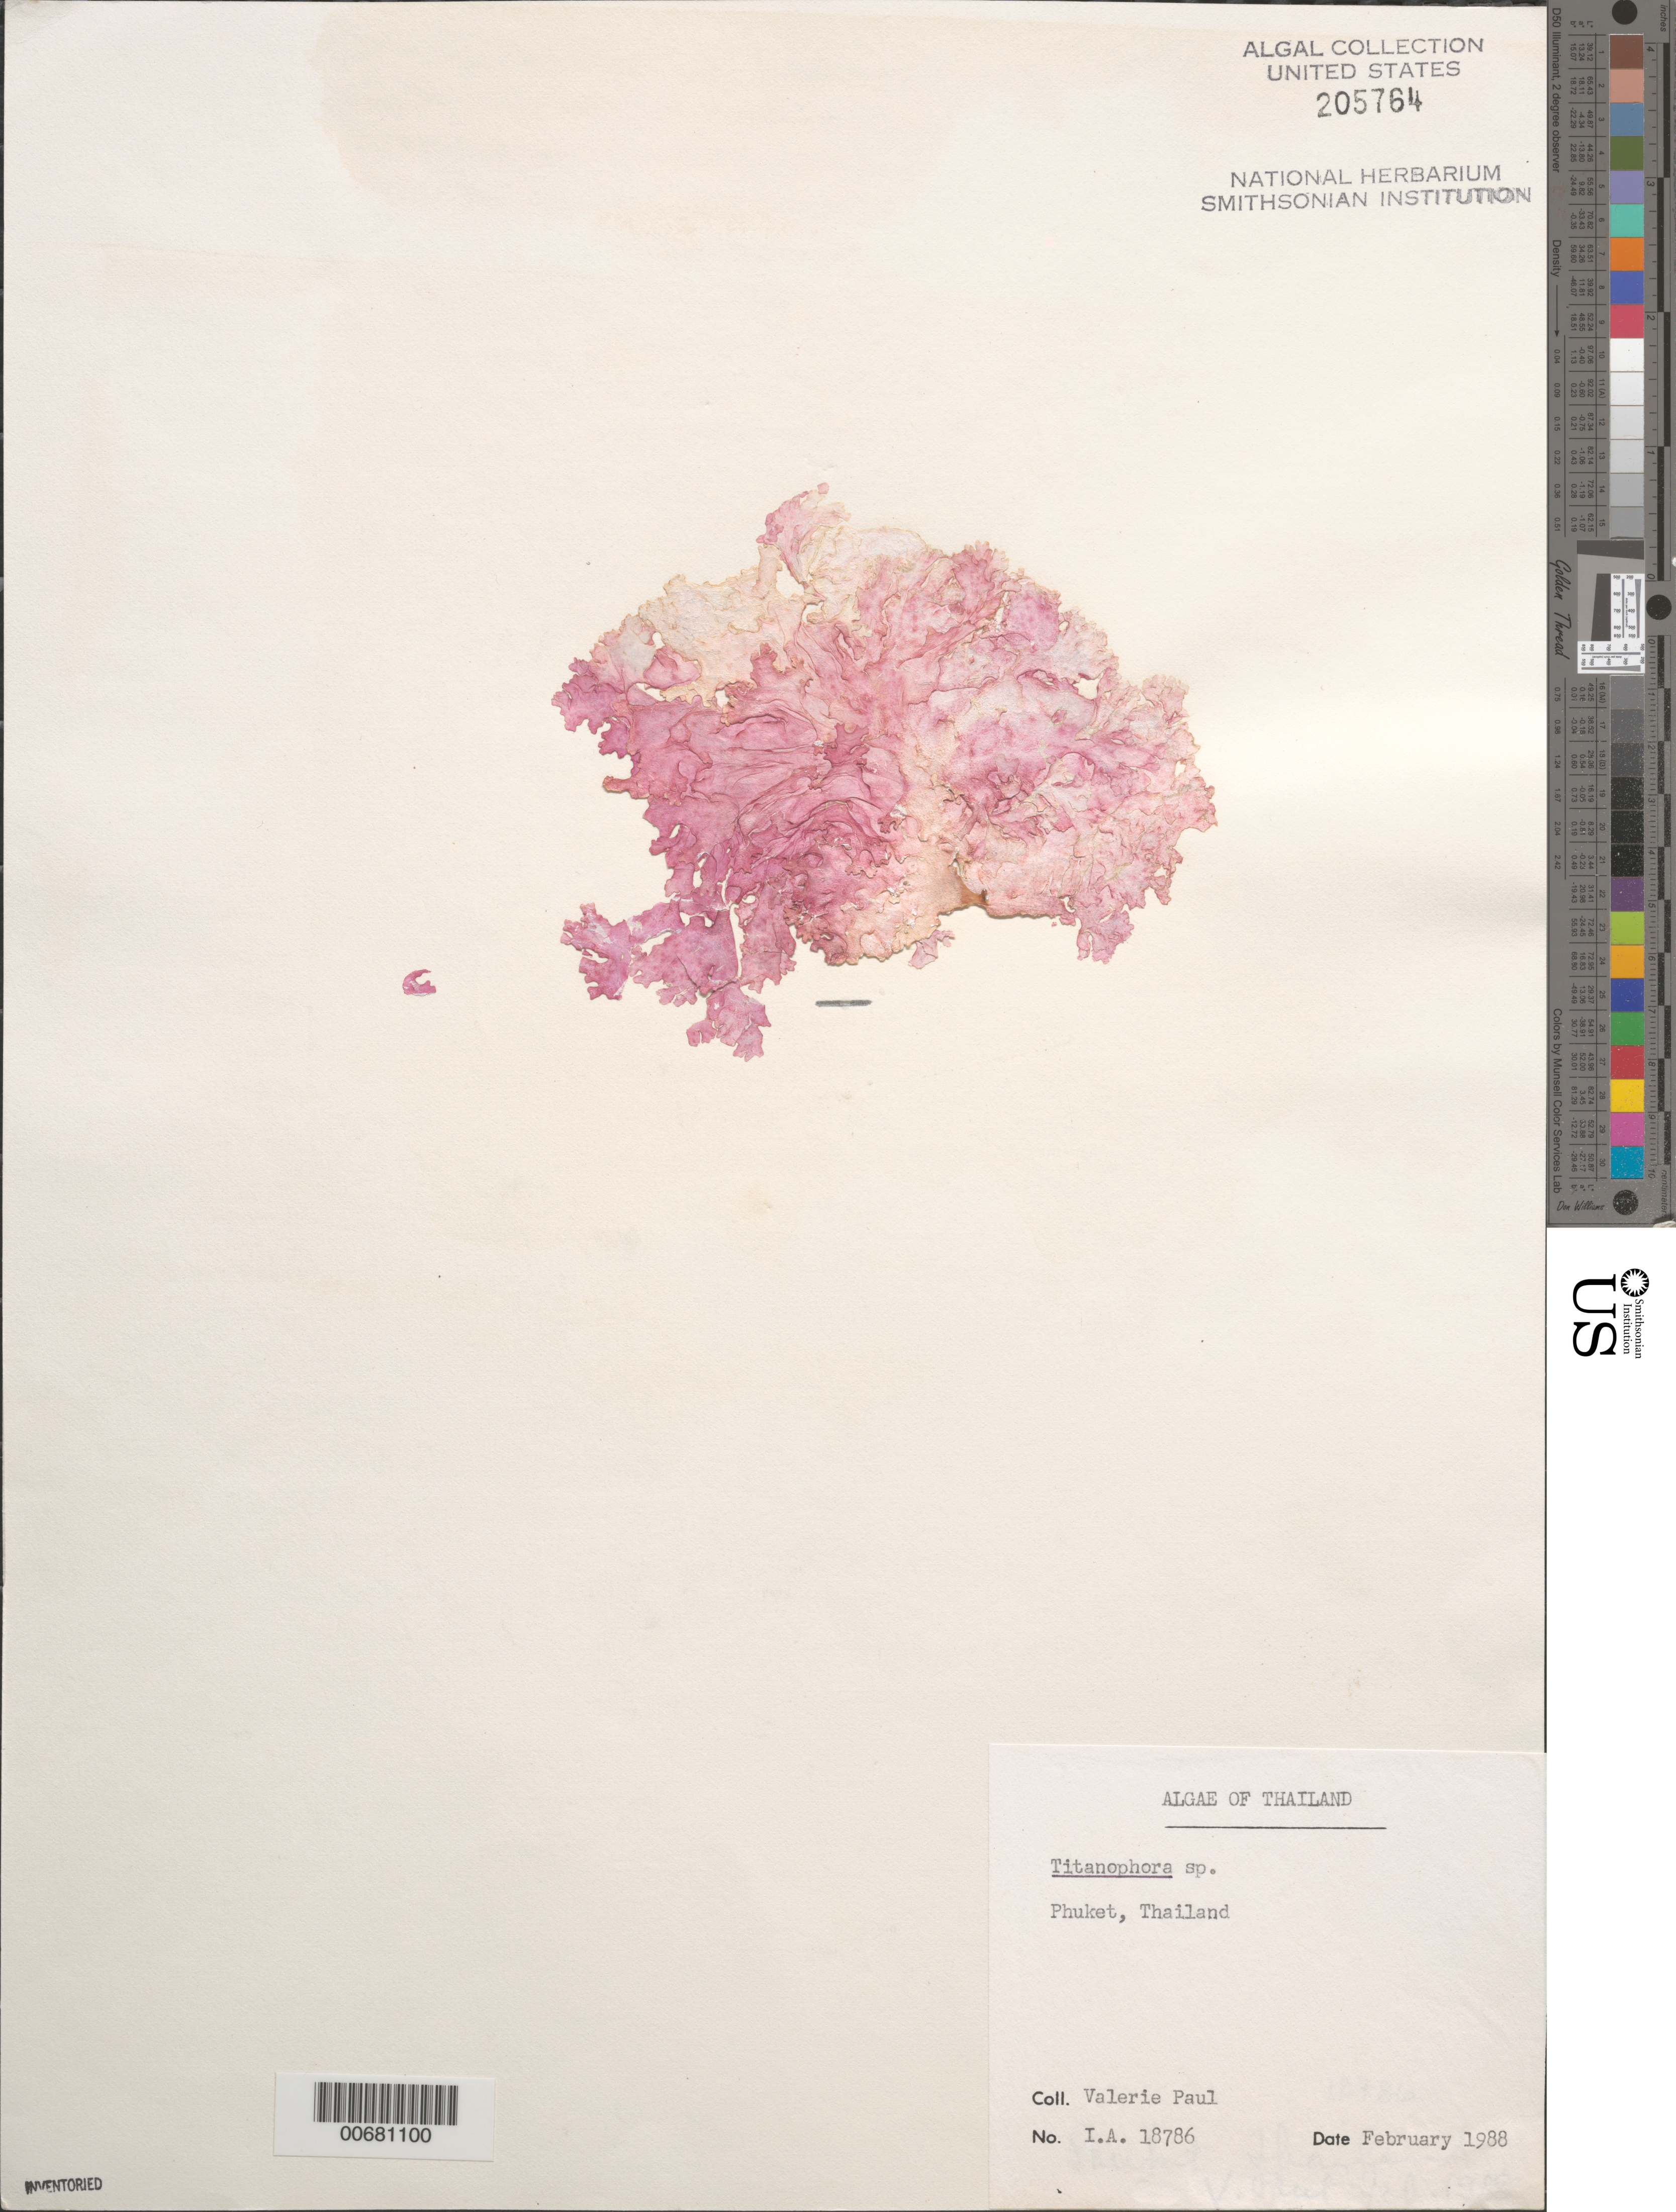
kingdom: Plantae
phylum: Rhodophyta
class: Florideophyceae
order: Nemastomatales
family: Schizymeniaceae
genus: Titanophora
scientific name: Titanophora sp.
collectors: V. Paul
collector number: IAA 18786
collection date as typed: Feb 1988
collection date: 1988-02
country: Thailand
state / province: Phuket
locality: Phuket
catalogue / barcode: US 205764